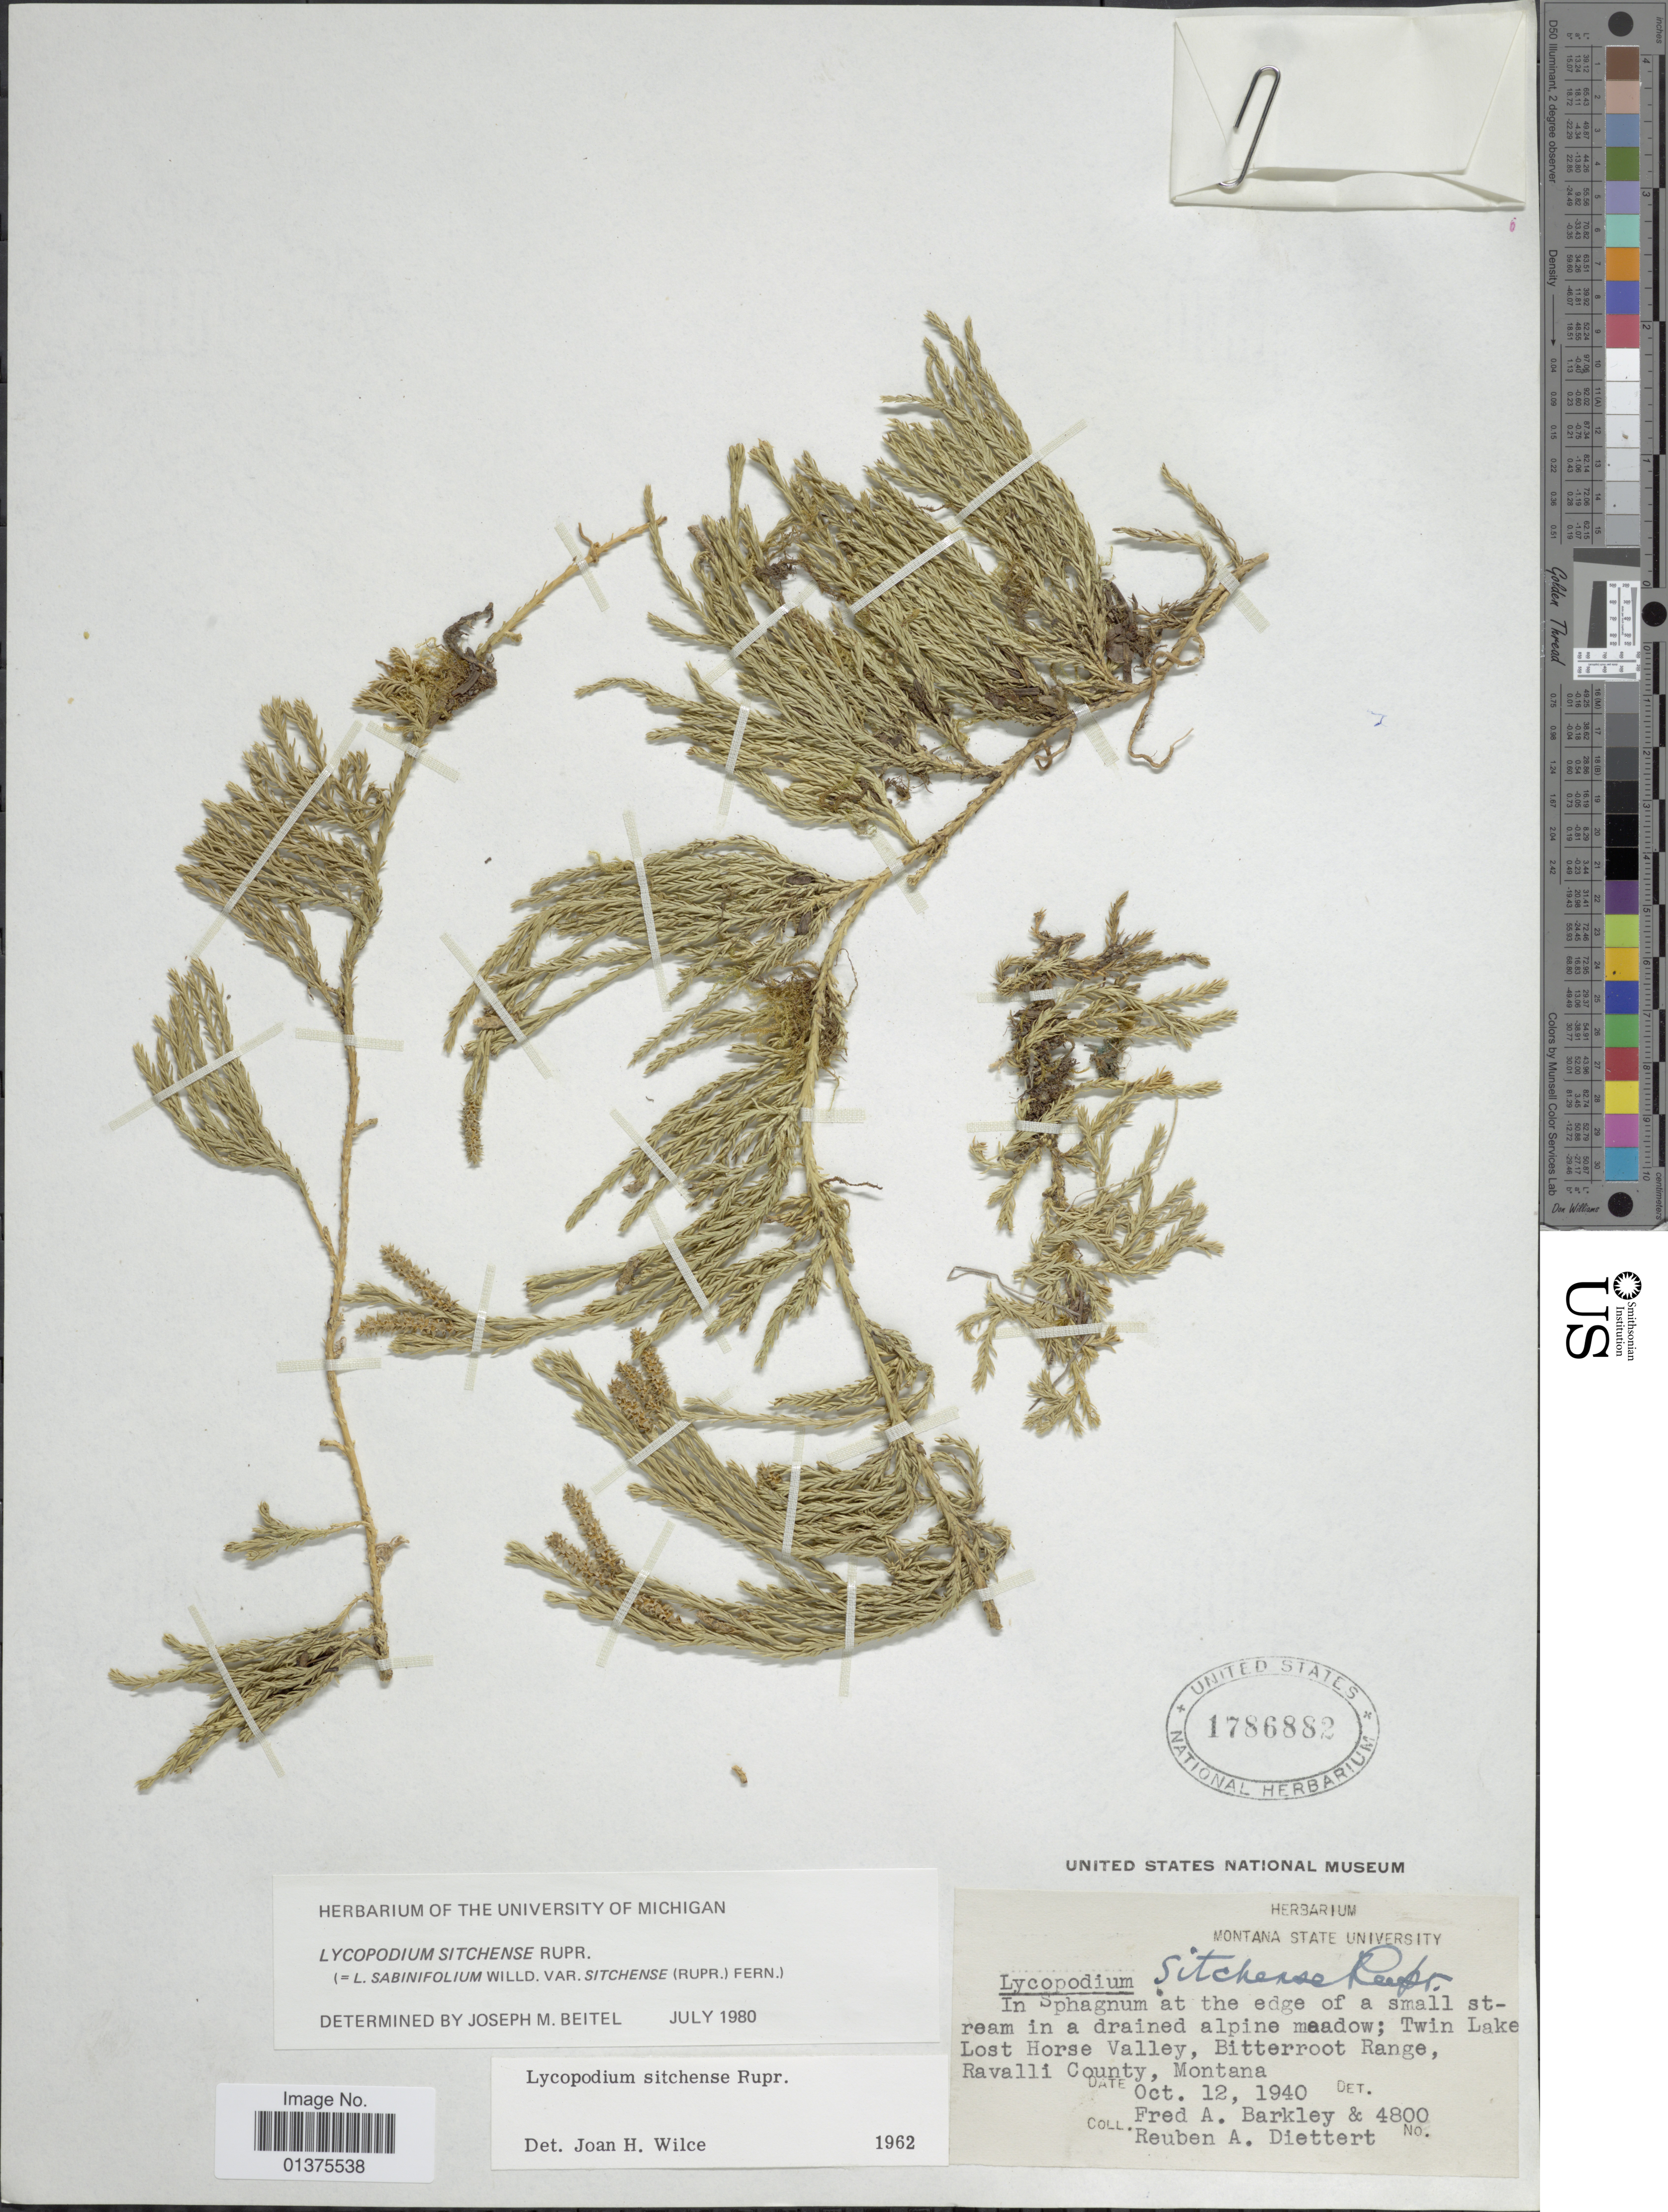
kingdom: Plantae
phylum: Tracheophyta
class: Lycopodiopsida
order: Lycopodiales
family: Lycopodiaceae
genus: Diphasiastrum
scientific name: Diphasiastrum sitchense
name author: (Rupr.) Holub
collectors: F. A. Barkley & R. Diettert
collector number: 4800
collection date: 1940-10-12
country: United States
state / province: Montana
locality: In Sphagnum at the edge of a small stream in a drained alpine meadow; Twin Lake Lost Horse Valley, bitterroot Range, Ravalli County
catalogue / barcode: US 1786882